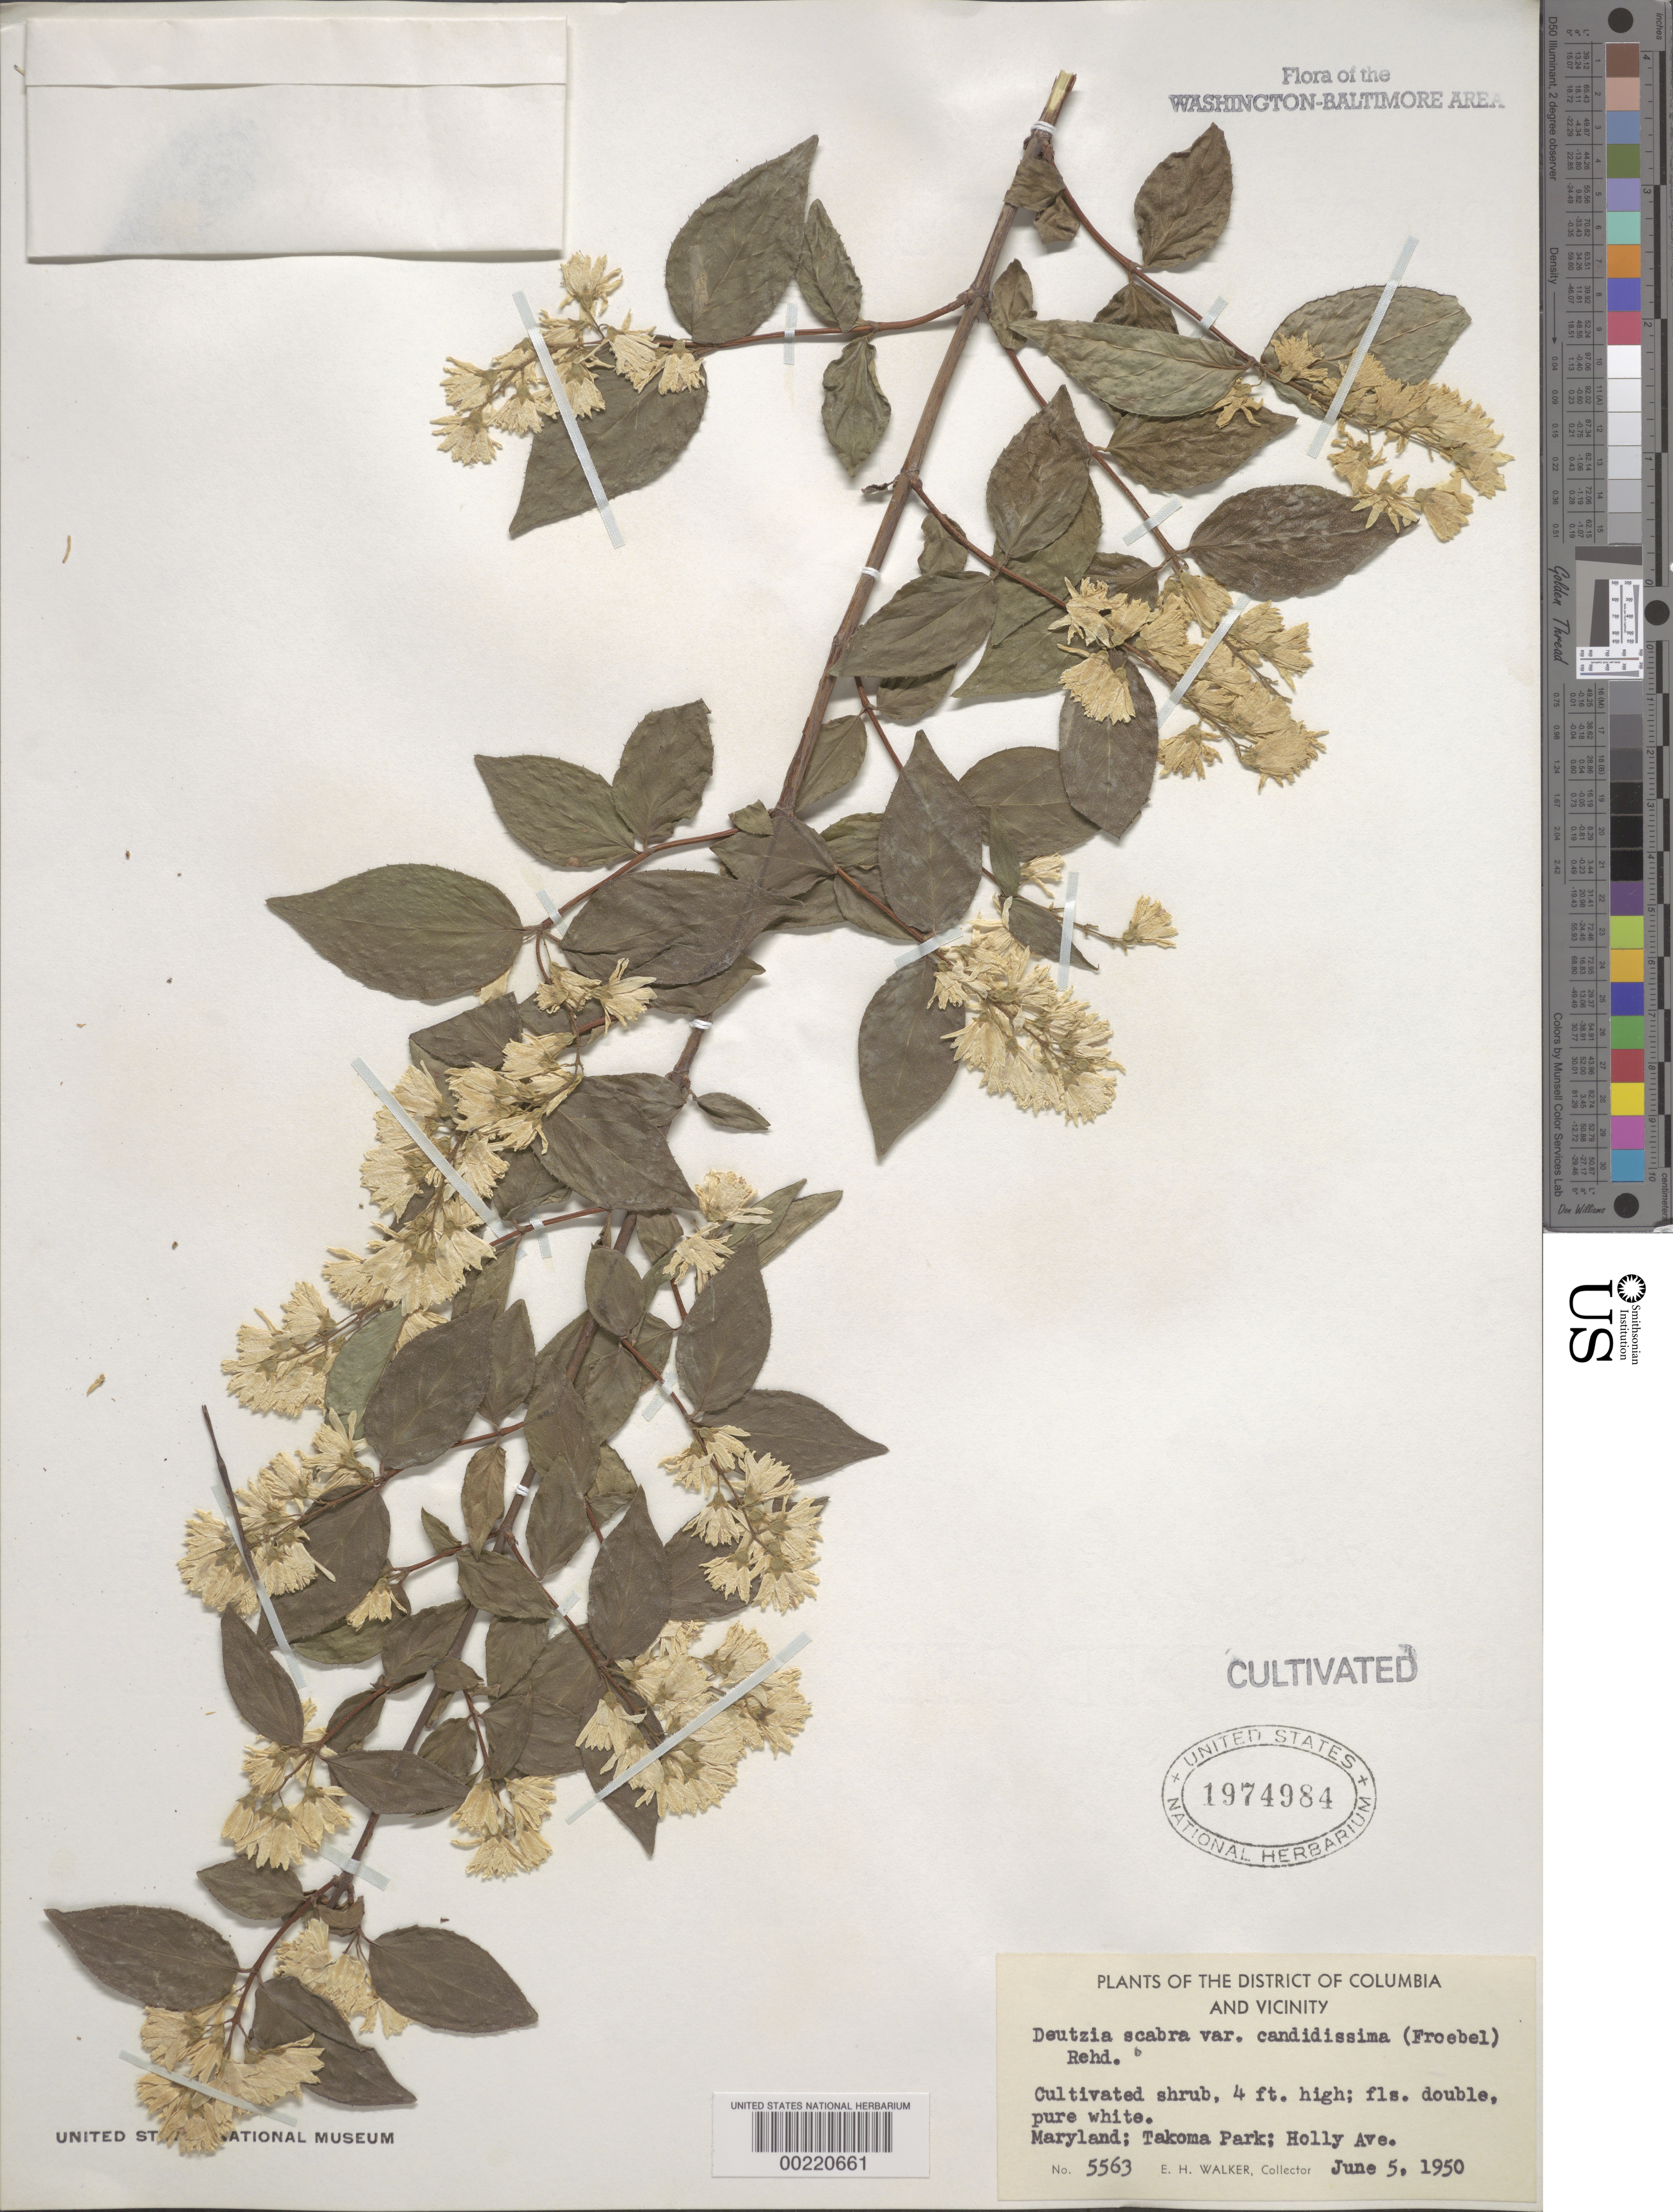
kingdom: Plantae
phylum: Tracheophyta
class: Magnoliopsida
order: Cornales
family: Hydrangeaceae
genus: Deutzia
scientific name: Deutzia scabra var. candidissima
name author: Rehder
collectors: E. H. Walker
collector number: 5563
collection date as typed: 05 Jun 1950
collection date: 1950-06-05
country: United States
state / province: Maryland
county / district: Montgomery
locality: Takoma Park; Holly Ave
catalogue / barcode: US 1974984